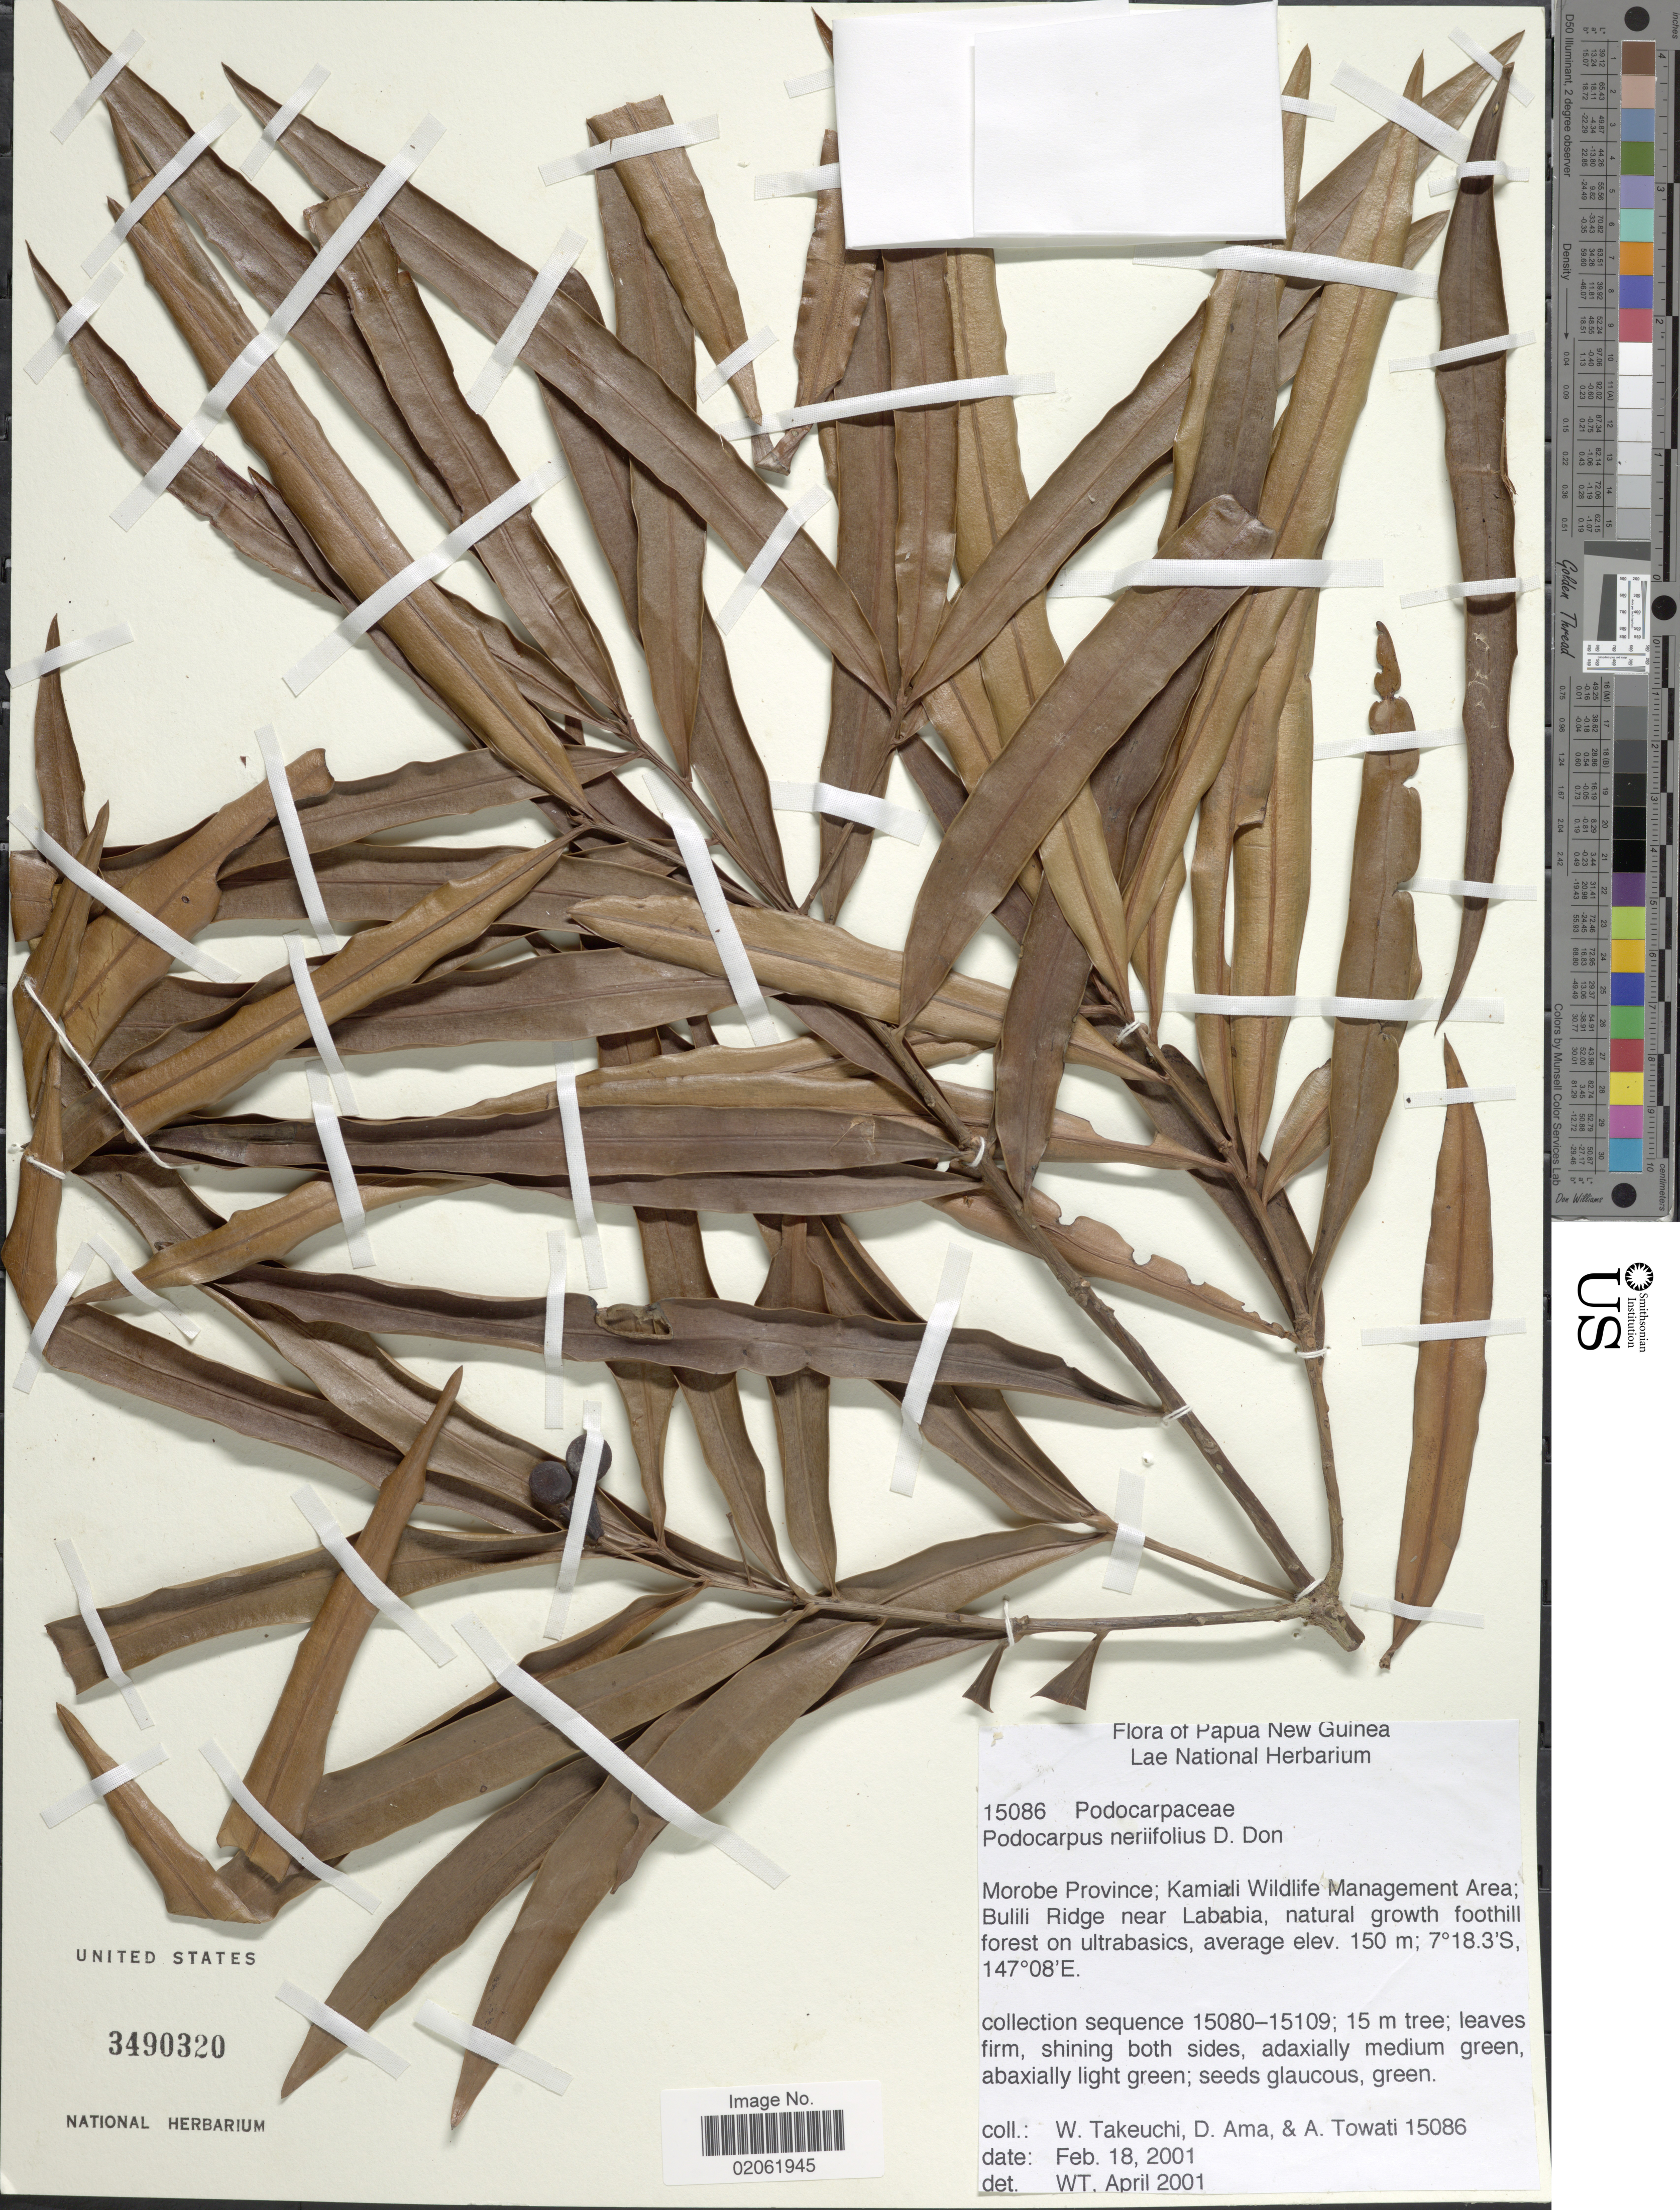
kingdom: Plantae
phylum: Tracheophyta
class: Pinopsida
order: Pinales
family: Podocarpaceae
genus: Podocarpus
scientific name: Podocarpus neriifolius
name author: D. Don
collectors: W. Takeuchi, D. Ama & A. Towati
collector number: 15086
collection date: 2001-02-18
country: Papua New Guinea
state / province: Morobe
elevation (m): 150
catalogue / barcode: US 3490320